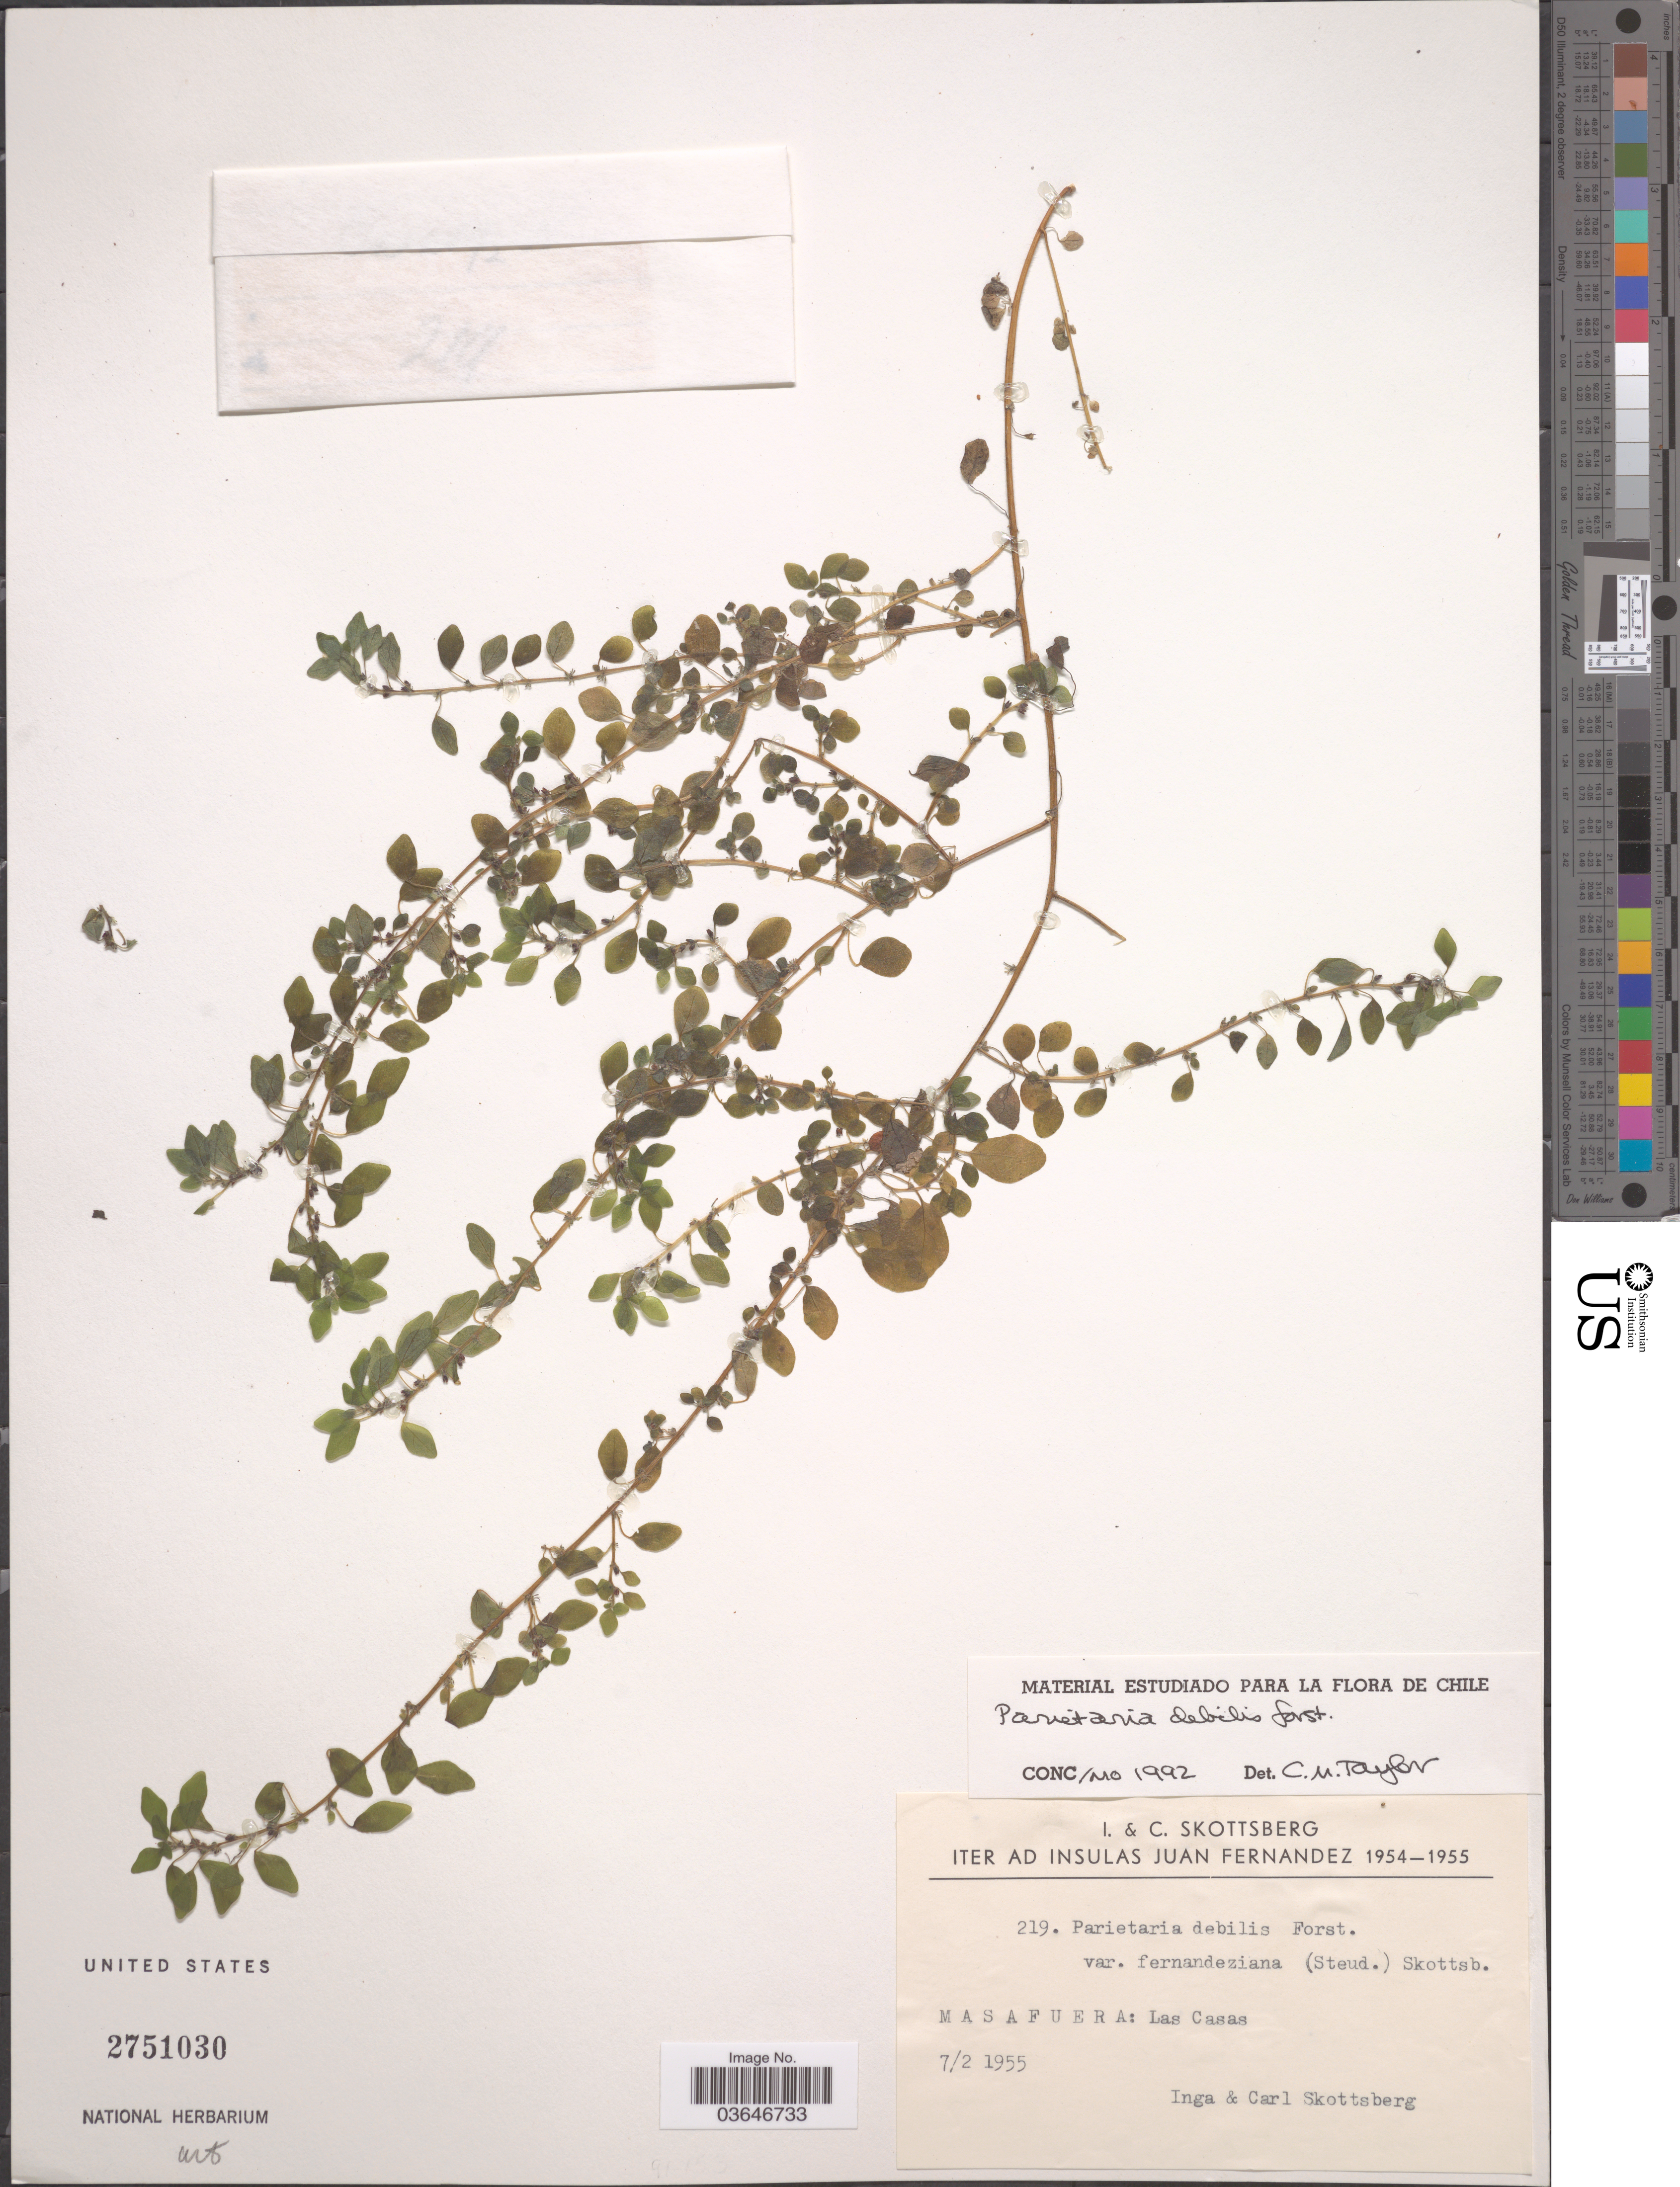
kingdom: Plantae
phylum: Tracheophyta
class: Magnoliopsida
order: Rosales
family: Urticaceae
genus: Parietaria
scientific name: Parietaria debilis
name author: G. Forst.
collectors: I. Skottsberg & C. Skottsberg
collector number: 219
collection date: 1955-02-07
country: Chile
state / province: Valparaíso (V)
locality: Iter ad Insulas Juan Fernandez. Masafuera: Las Casas.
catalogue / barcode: US 2751030